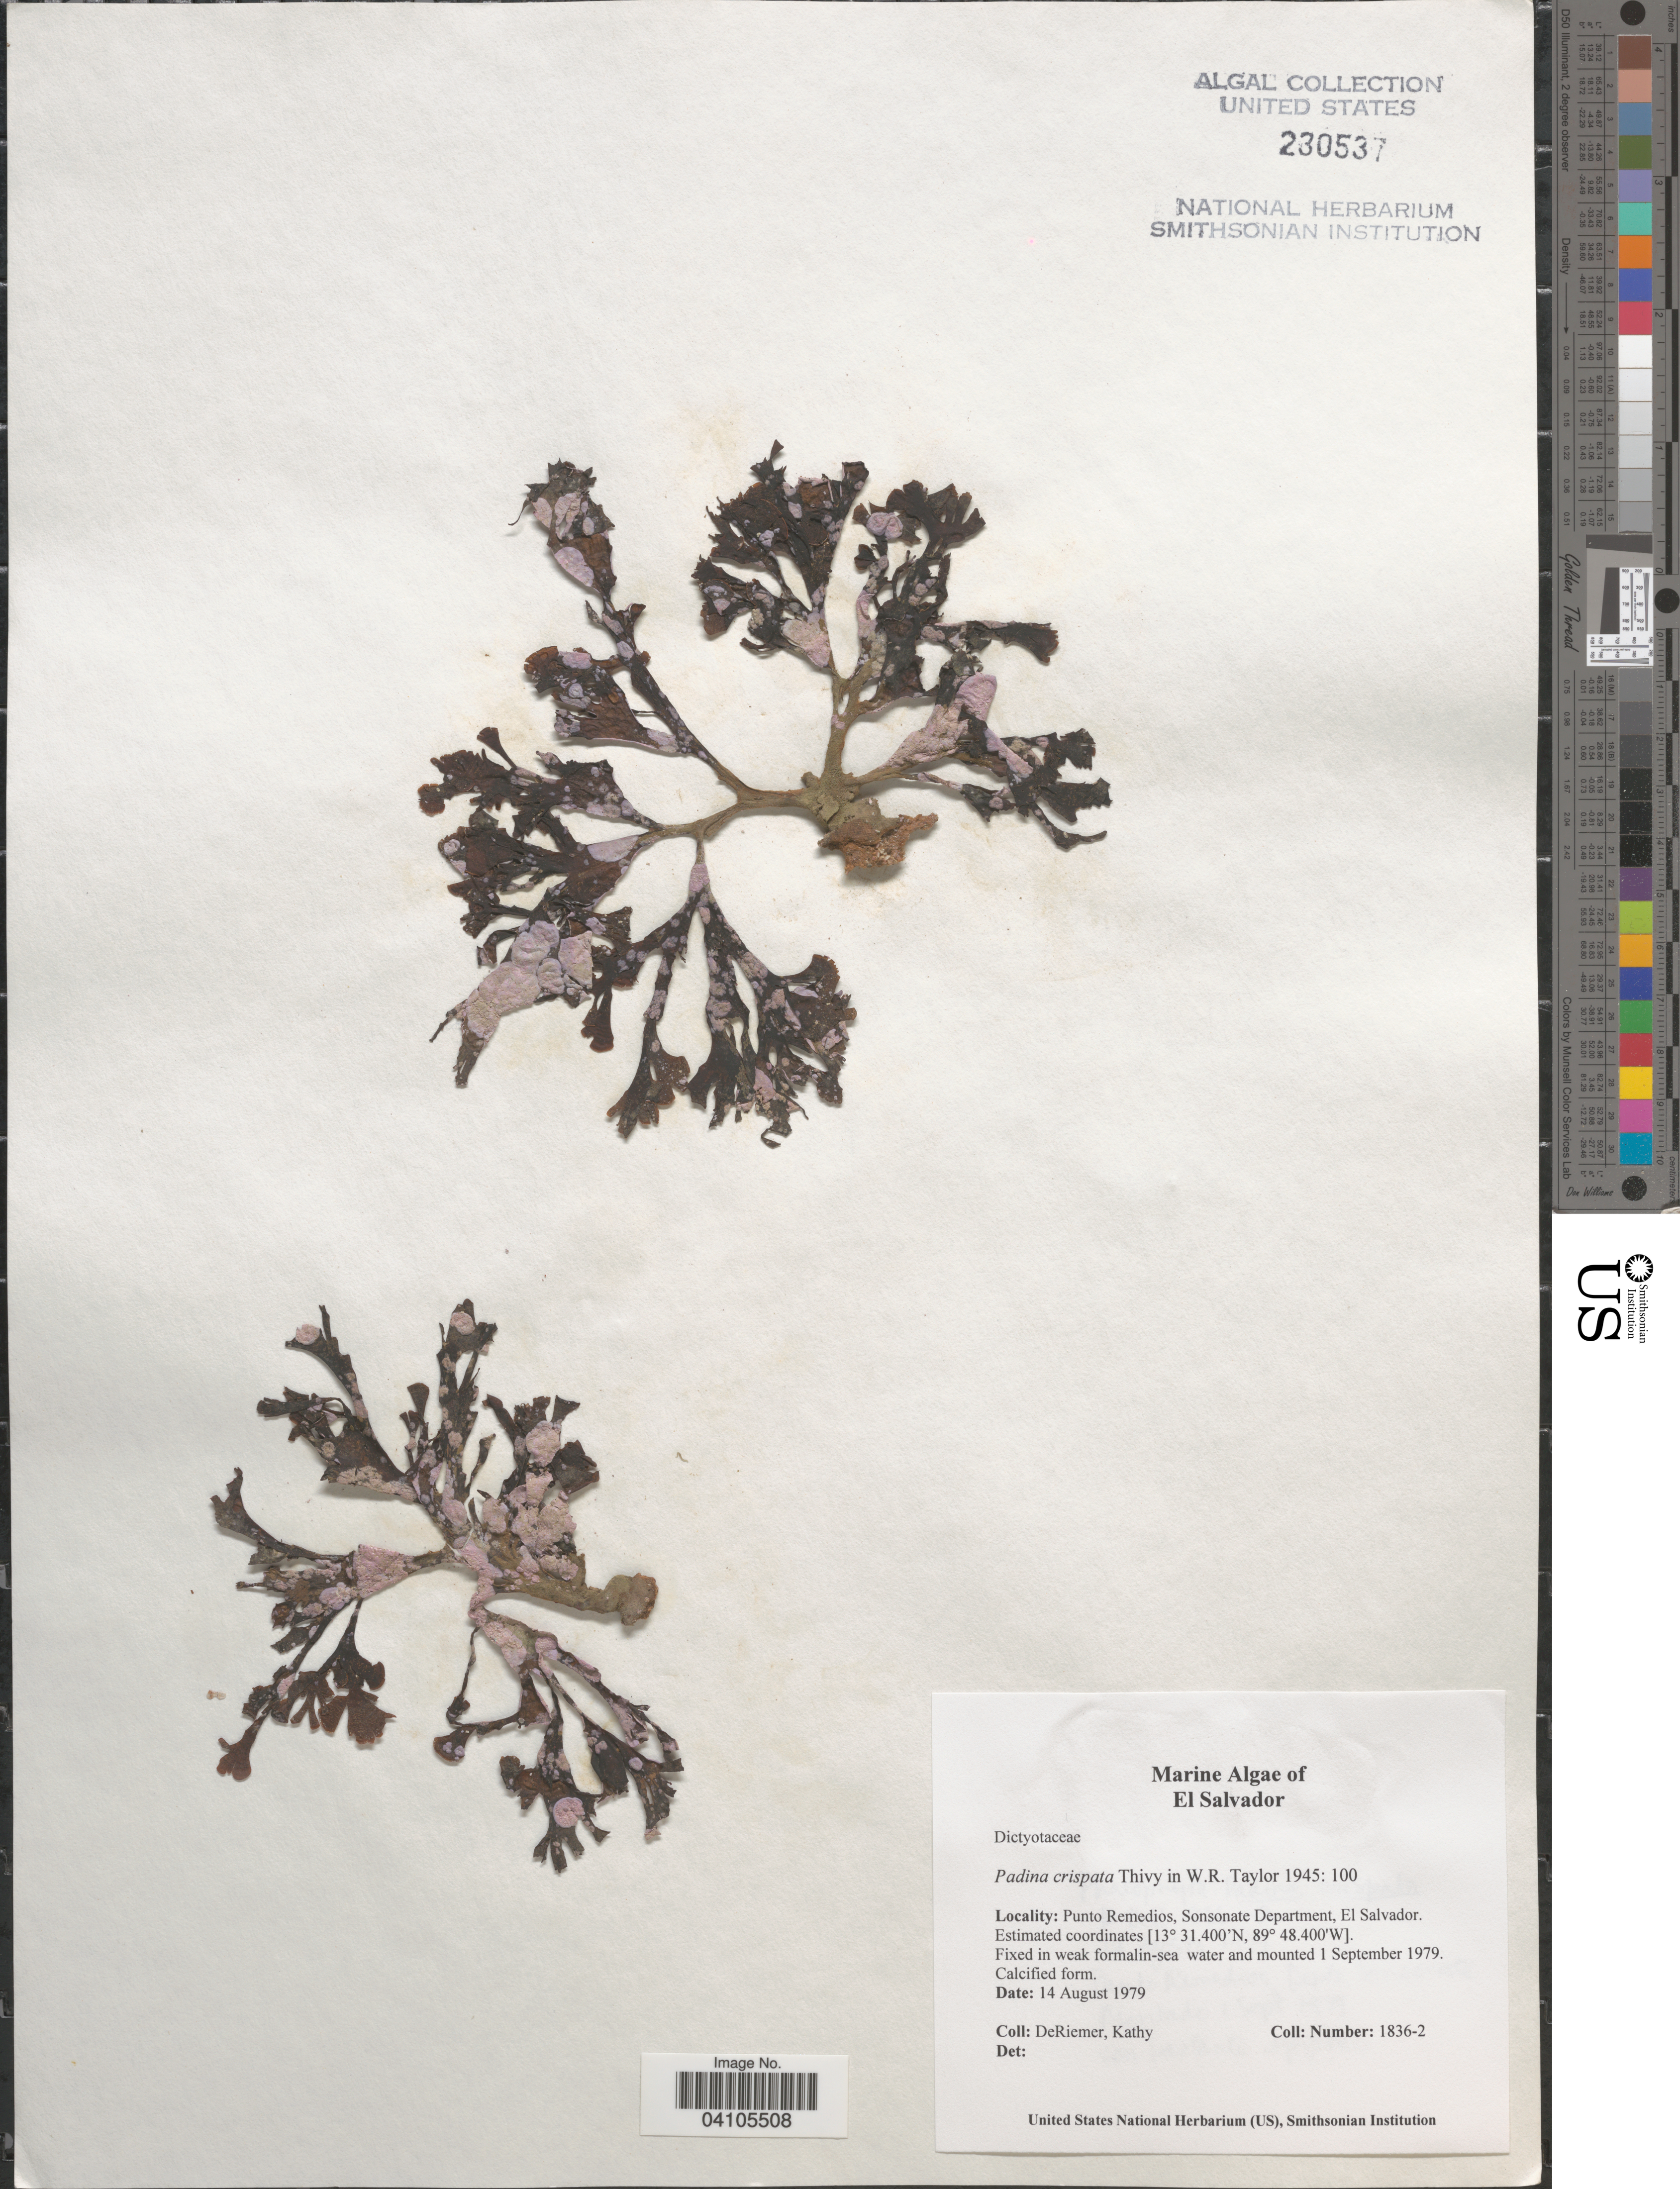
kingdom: Chromista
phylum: Ochrophyta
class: Phaeophyceae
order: Dictyotales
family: Dictyotaceae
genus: Padina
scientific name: Padina crispata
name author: Thivy in W.R. Taylor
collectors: K. DeRiemer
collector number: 1836-2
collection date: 1979-08-14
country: El Salvador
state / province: Sonsonate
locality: Punto Remedios, Sonsonate Department.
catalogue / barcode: US 230537